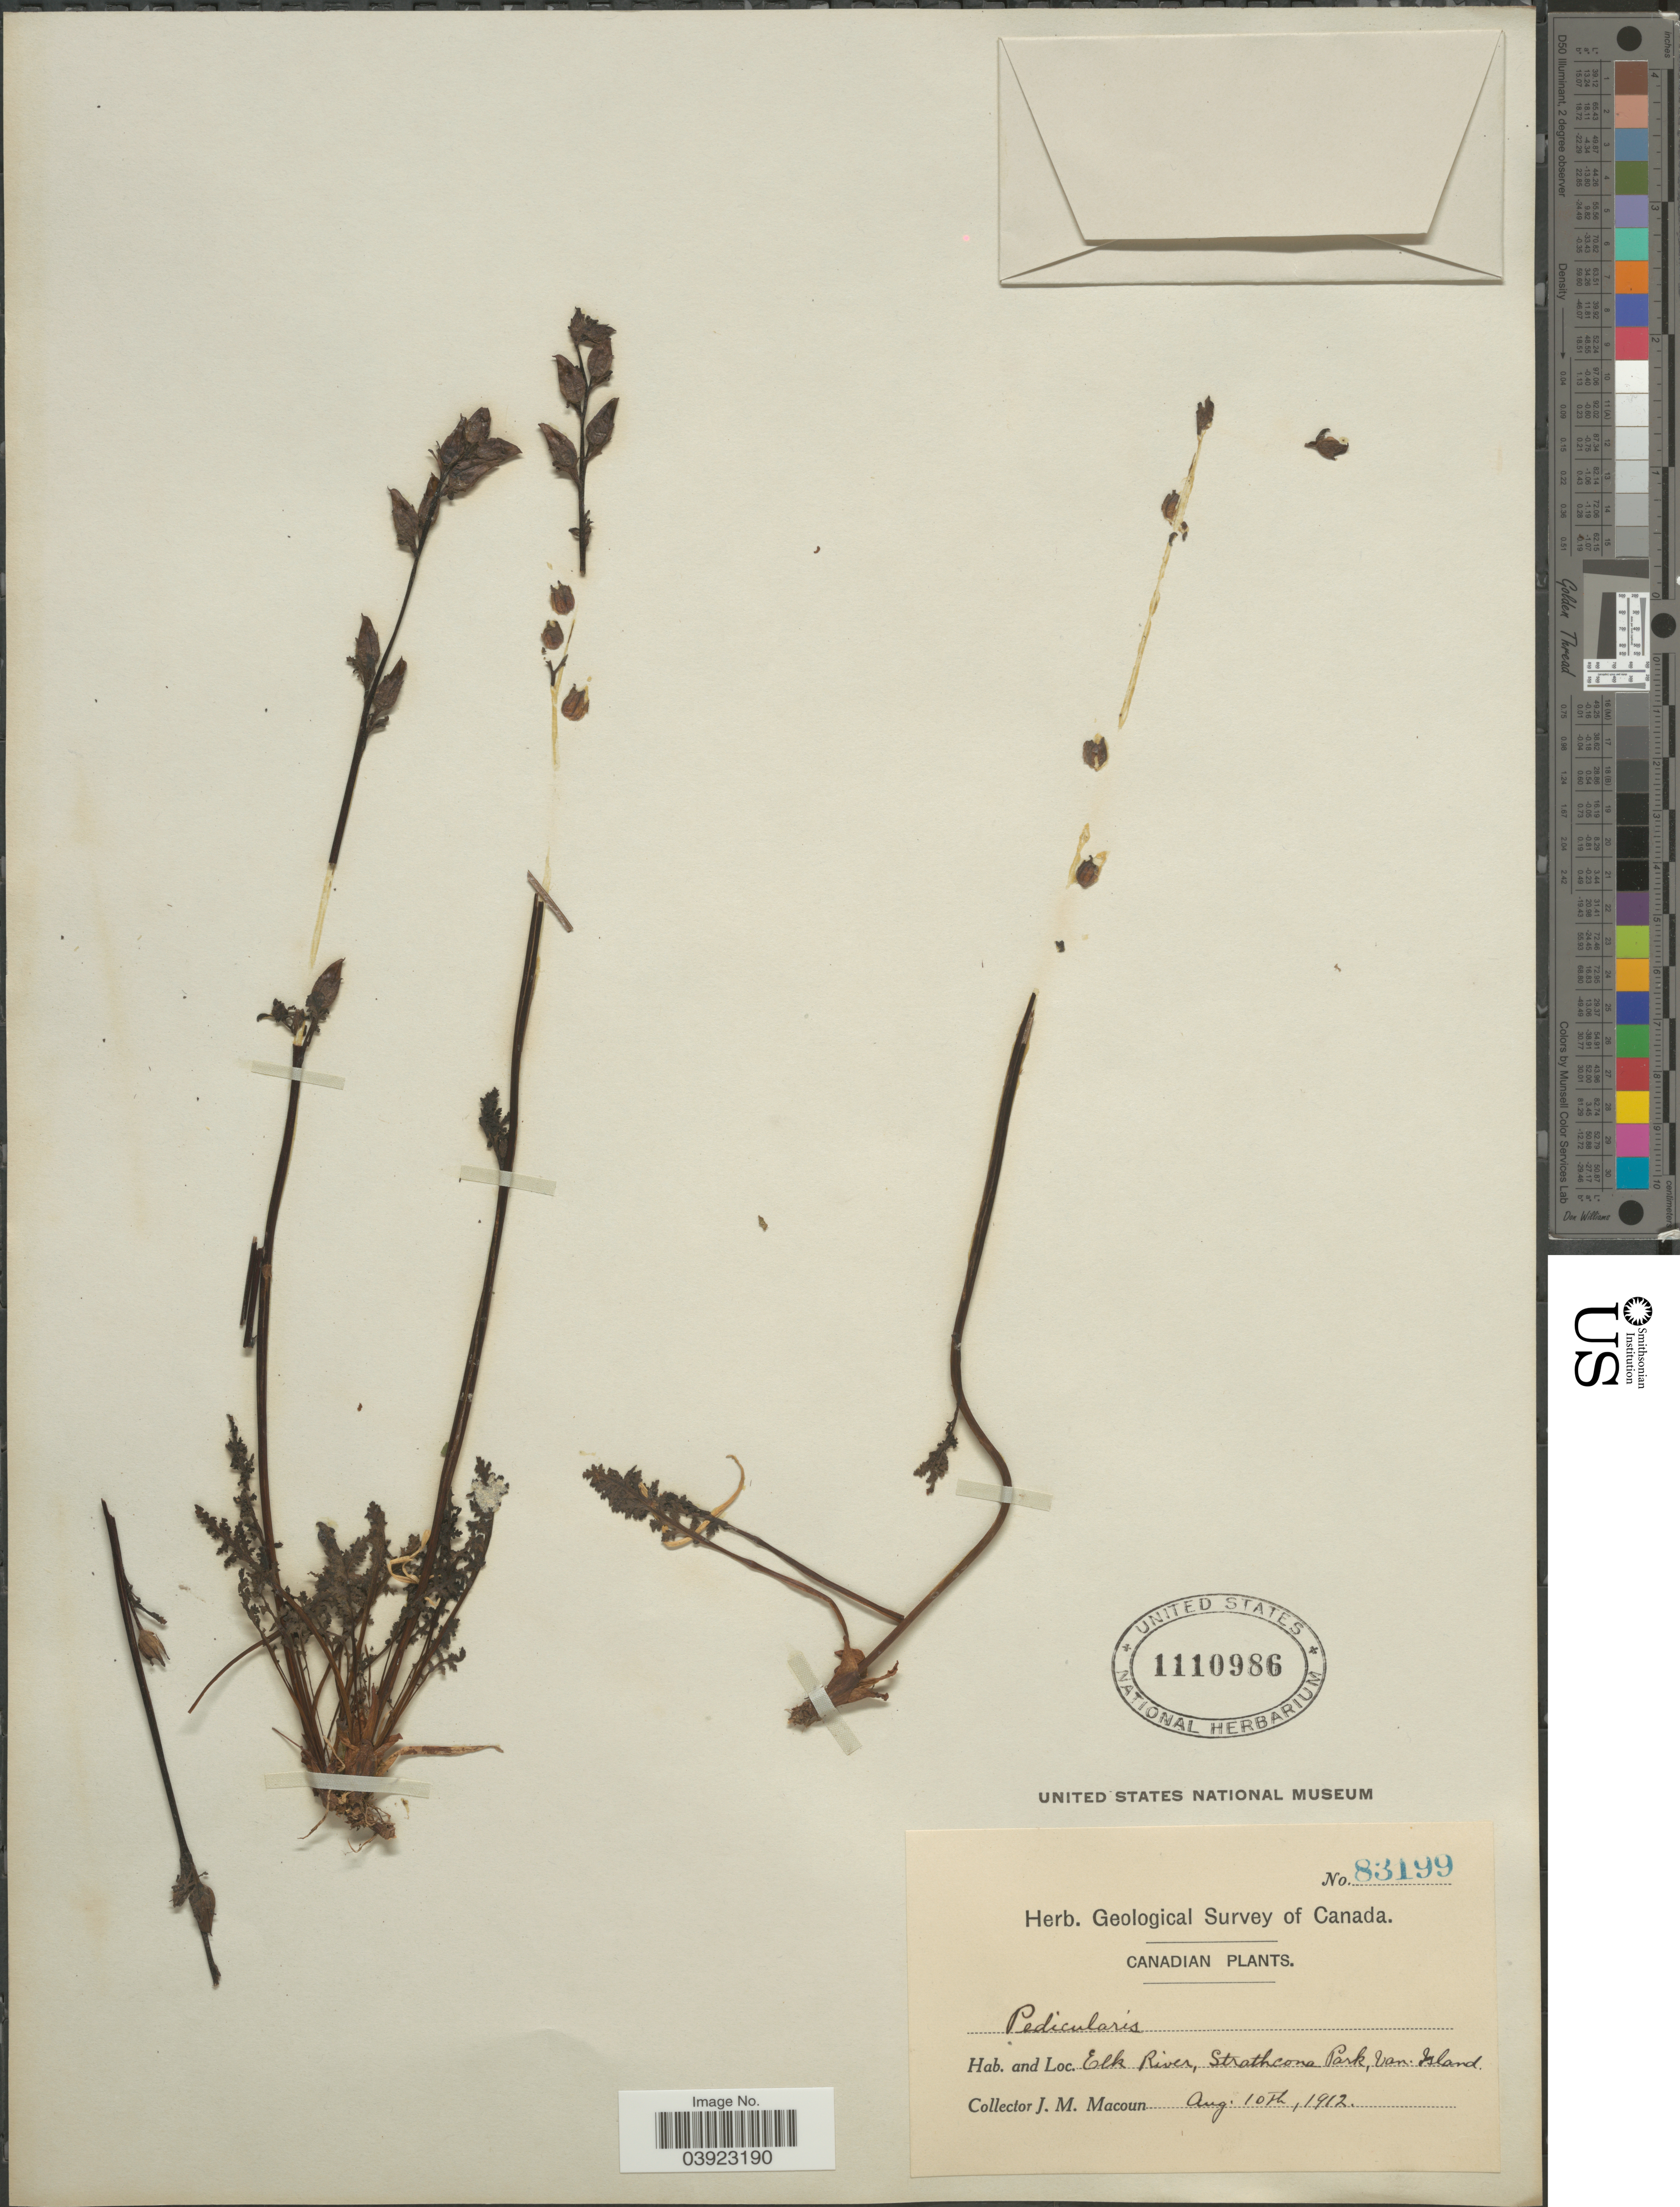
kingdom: Plantae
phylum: Tracheophyta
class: Magnoliopsida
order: Lamiales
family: Orobanchaceae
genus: Pedicularis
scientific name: Pedicularis pedicellata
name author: Bunge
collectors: J. M. Macoun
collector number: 83199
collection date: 1912-08-10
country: Canada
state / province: British Columbia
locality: Elk River, Starthcona Park, Van Island.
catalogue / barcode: US 1110986